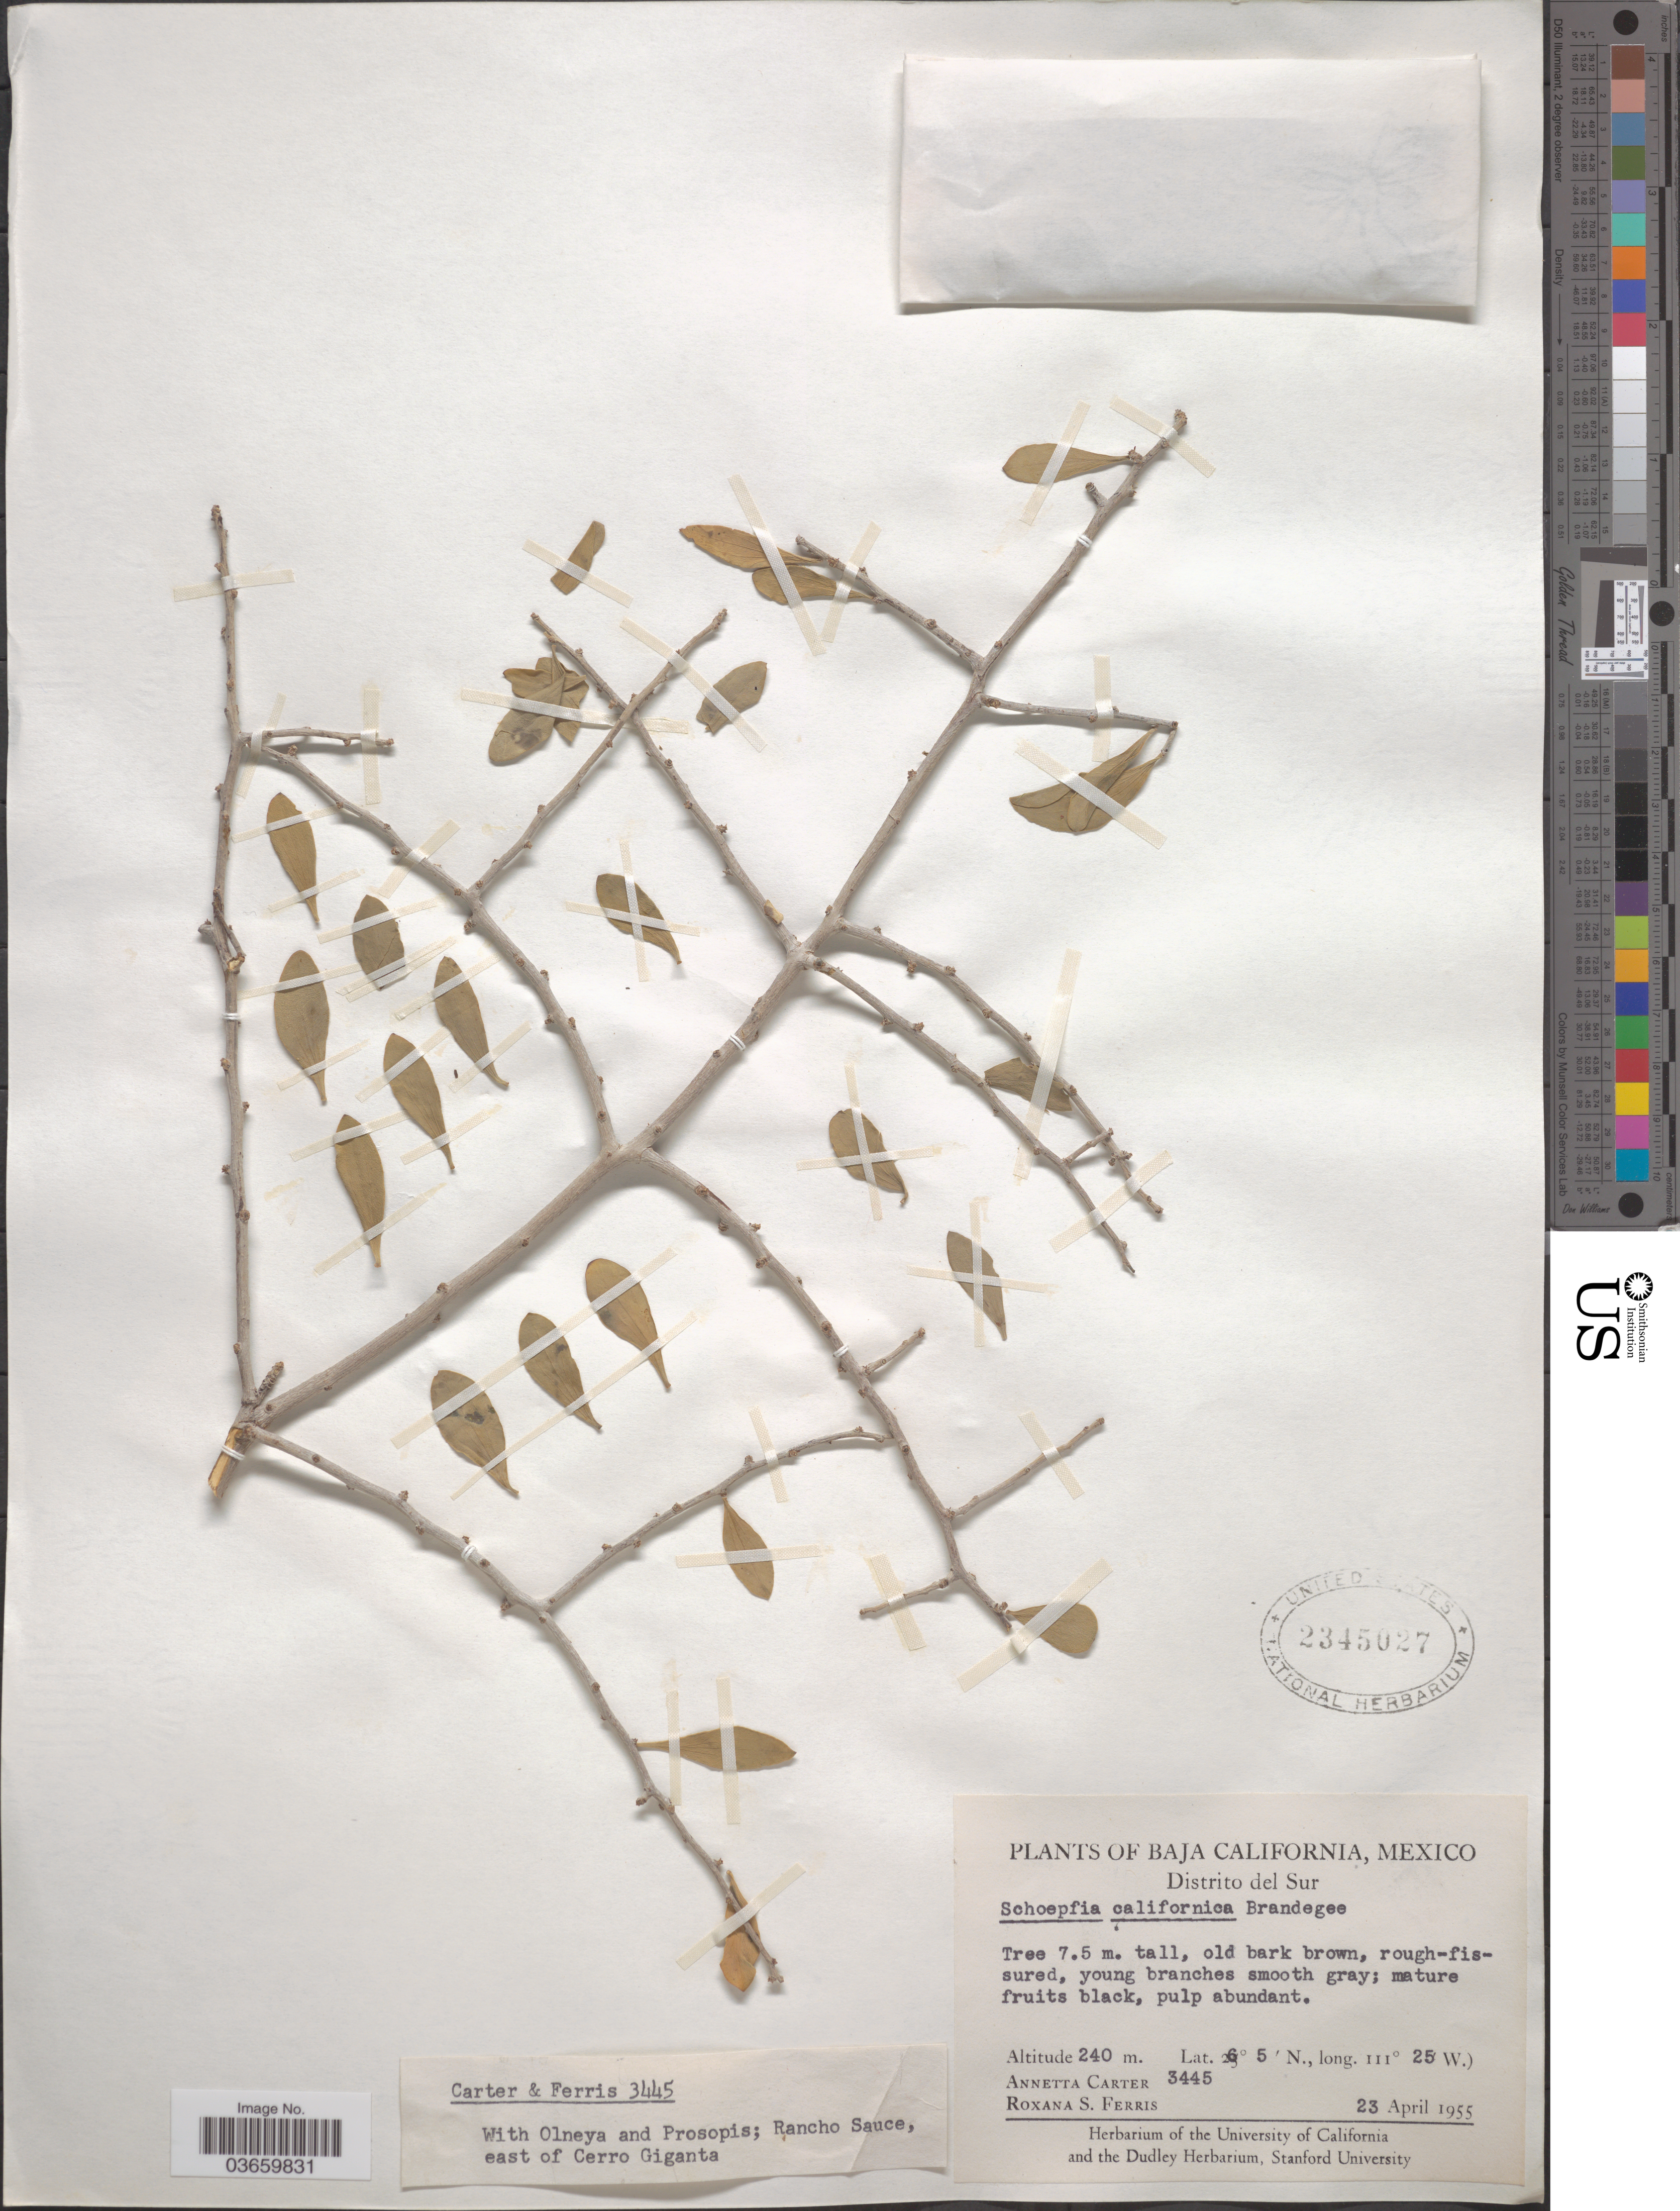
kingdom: Plantae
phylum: Tracheophyta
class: Magnoliopsida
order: Santalales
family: Schoepfiaceae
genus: Schoepfia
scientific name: Schoepfia californica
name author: Brandegee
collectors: A. Carter & R. S. Ferris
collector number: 3445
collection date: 1955-04-23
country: Mexico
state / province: Baja California Sur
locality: Distrito del Sur.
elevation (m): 240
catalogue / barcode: US 2345027